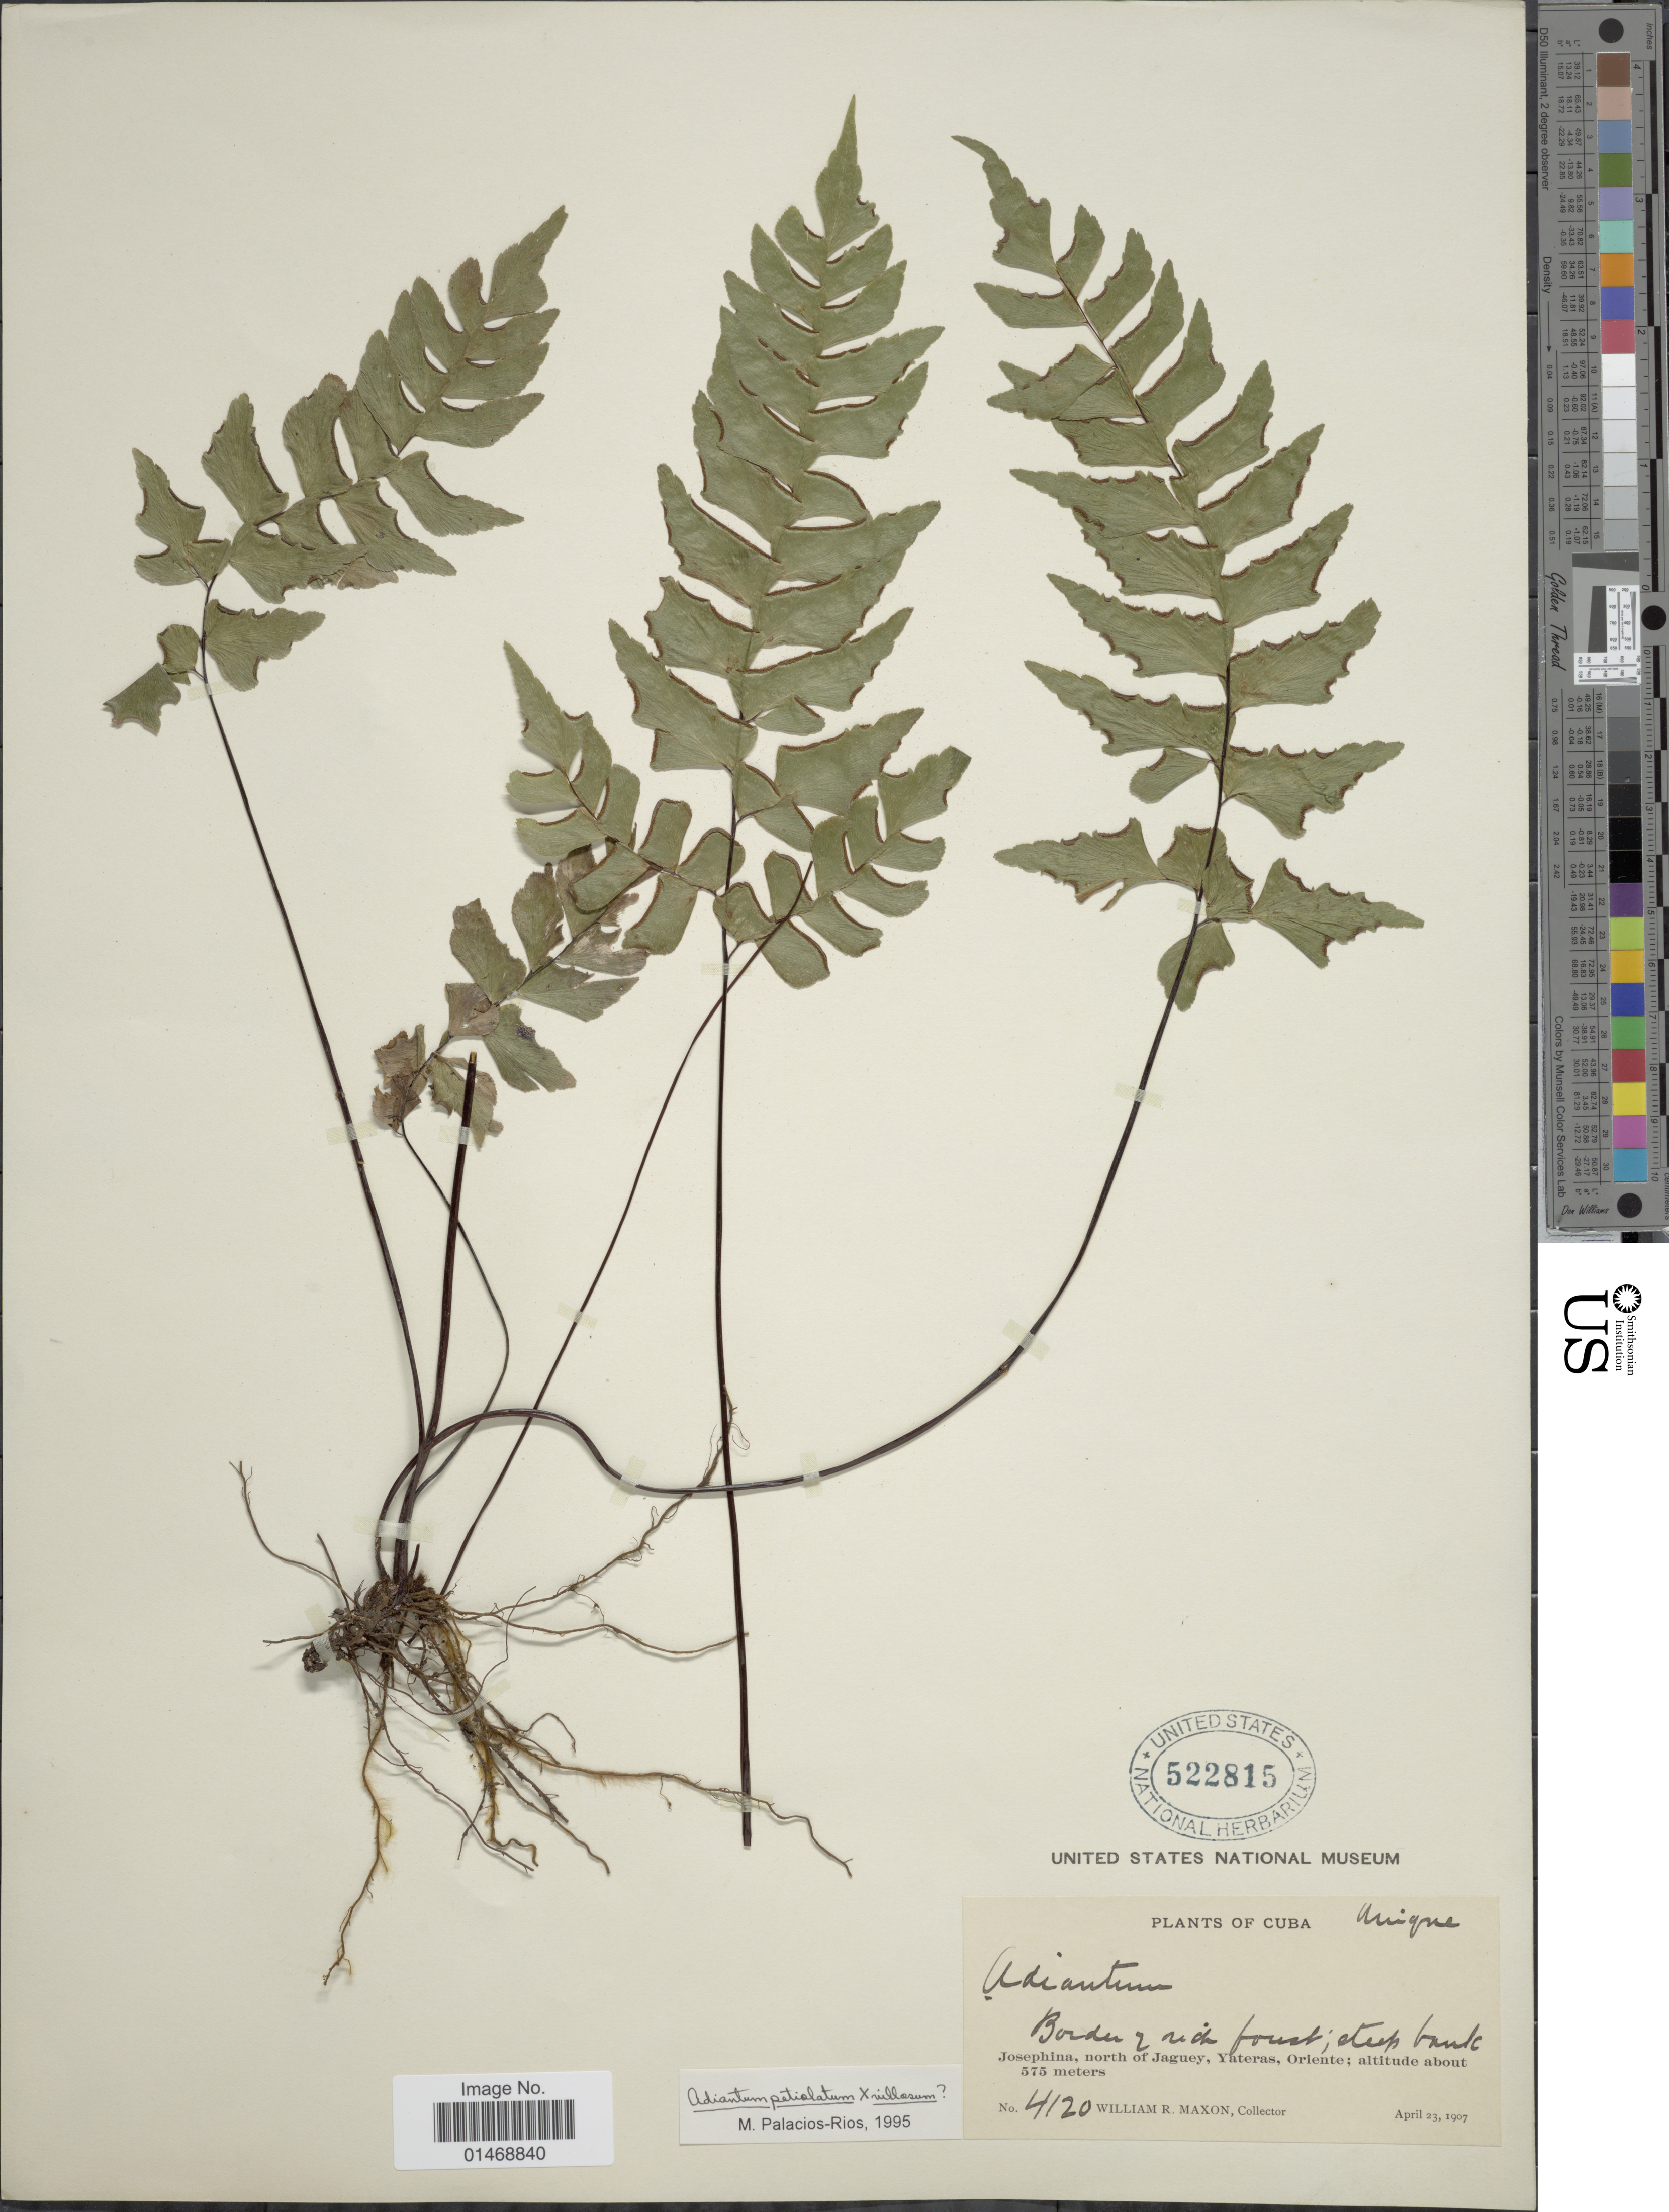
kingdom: Plantae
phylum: Tracheophyta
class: Polypodiopsida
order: Polypodiales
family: Pteridaceae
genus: Adiantum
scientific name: Adiantum kendalii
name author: Jenman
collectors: W. R. Maxon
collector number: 4120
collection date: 1907-04-23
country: Cuba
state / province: Oriente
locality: Josephina, north of Jaguey, Yateras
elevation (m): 575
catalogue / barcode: US 522815